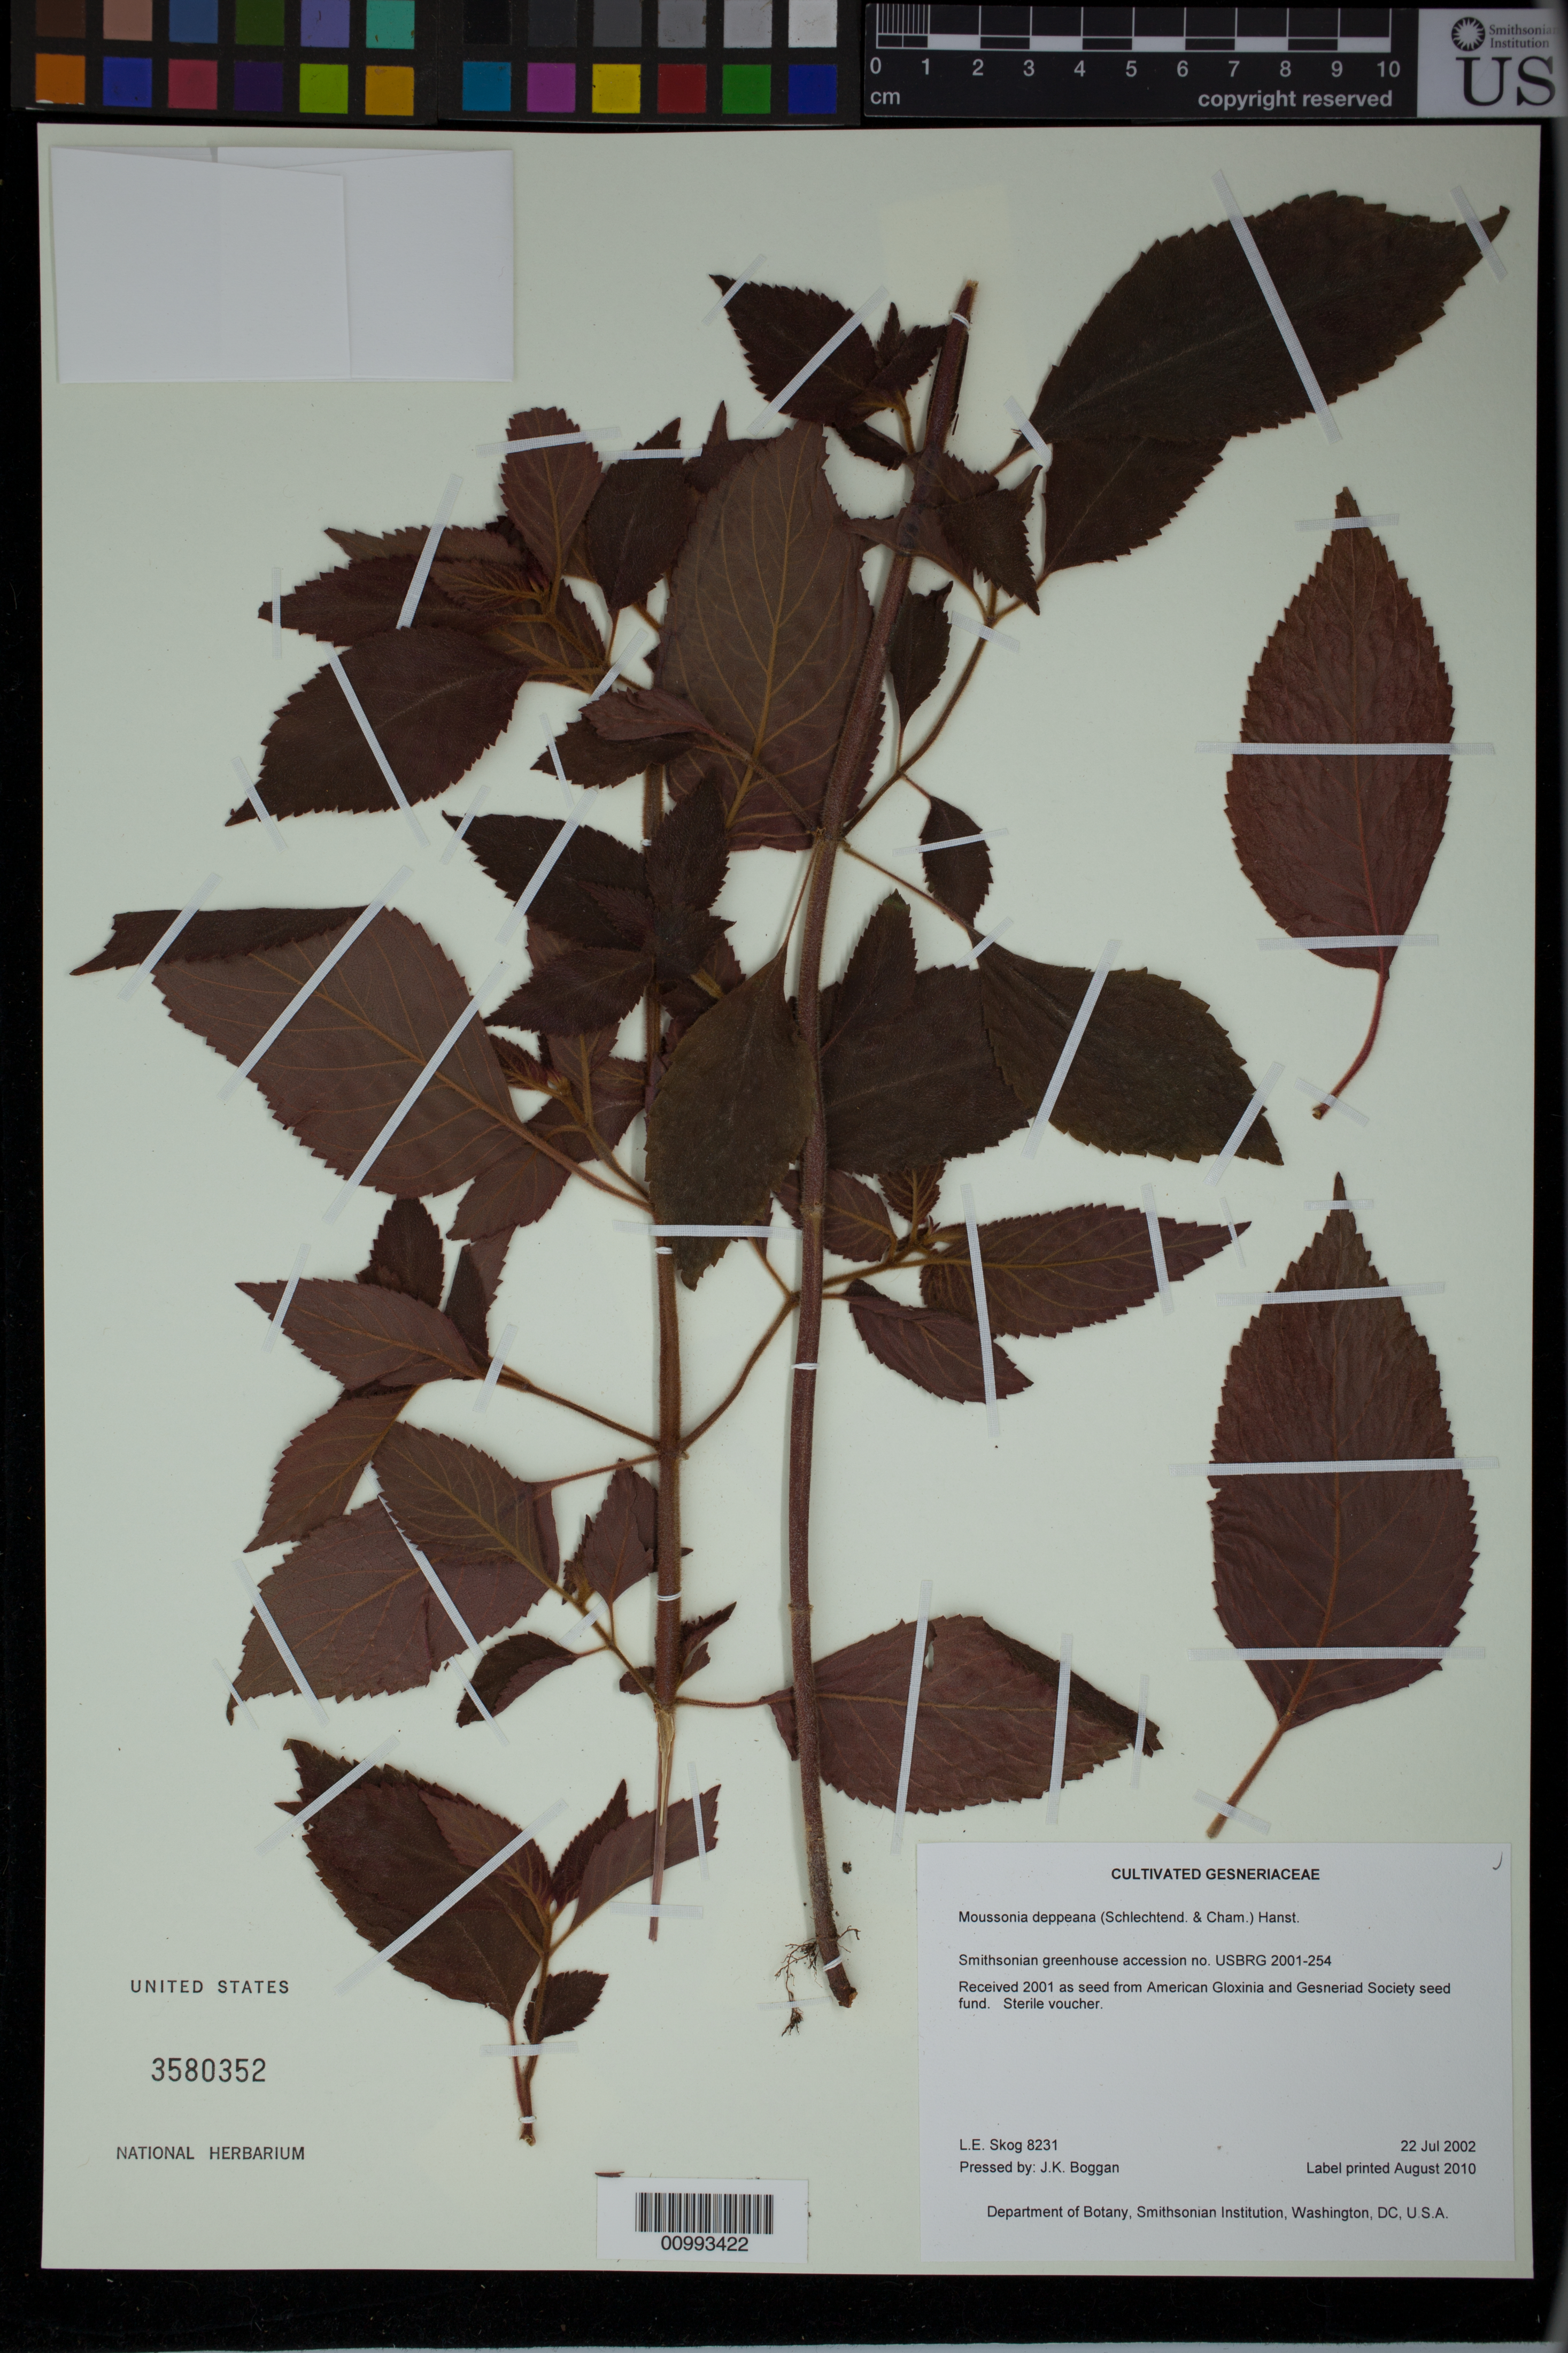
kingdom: Plantae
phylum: Tracheophyta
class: Magnoliopsida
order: Lamiales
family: Gesneriaceae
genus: Moussonia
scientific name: Moussonia deppeana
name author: (Schltdl. & Cham.) Klotzsch ex Hanst.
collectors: L. E. Skog & J. K. Boggan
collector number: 8231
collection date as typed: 22 Jul 2002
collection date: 2002-07-22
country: United States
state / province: District of Columbia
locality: Department of Botany, Smithsonian Institution, Washington, DC, U.S.A.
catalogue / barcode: US 3580352